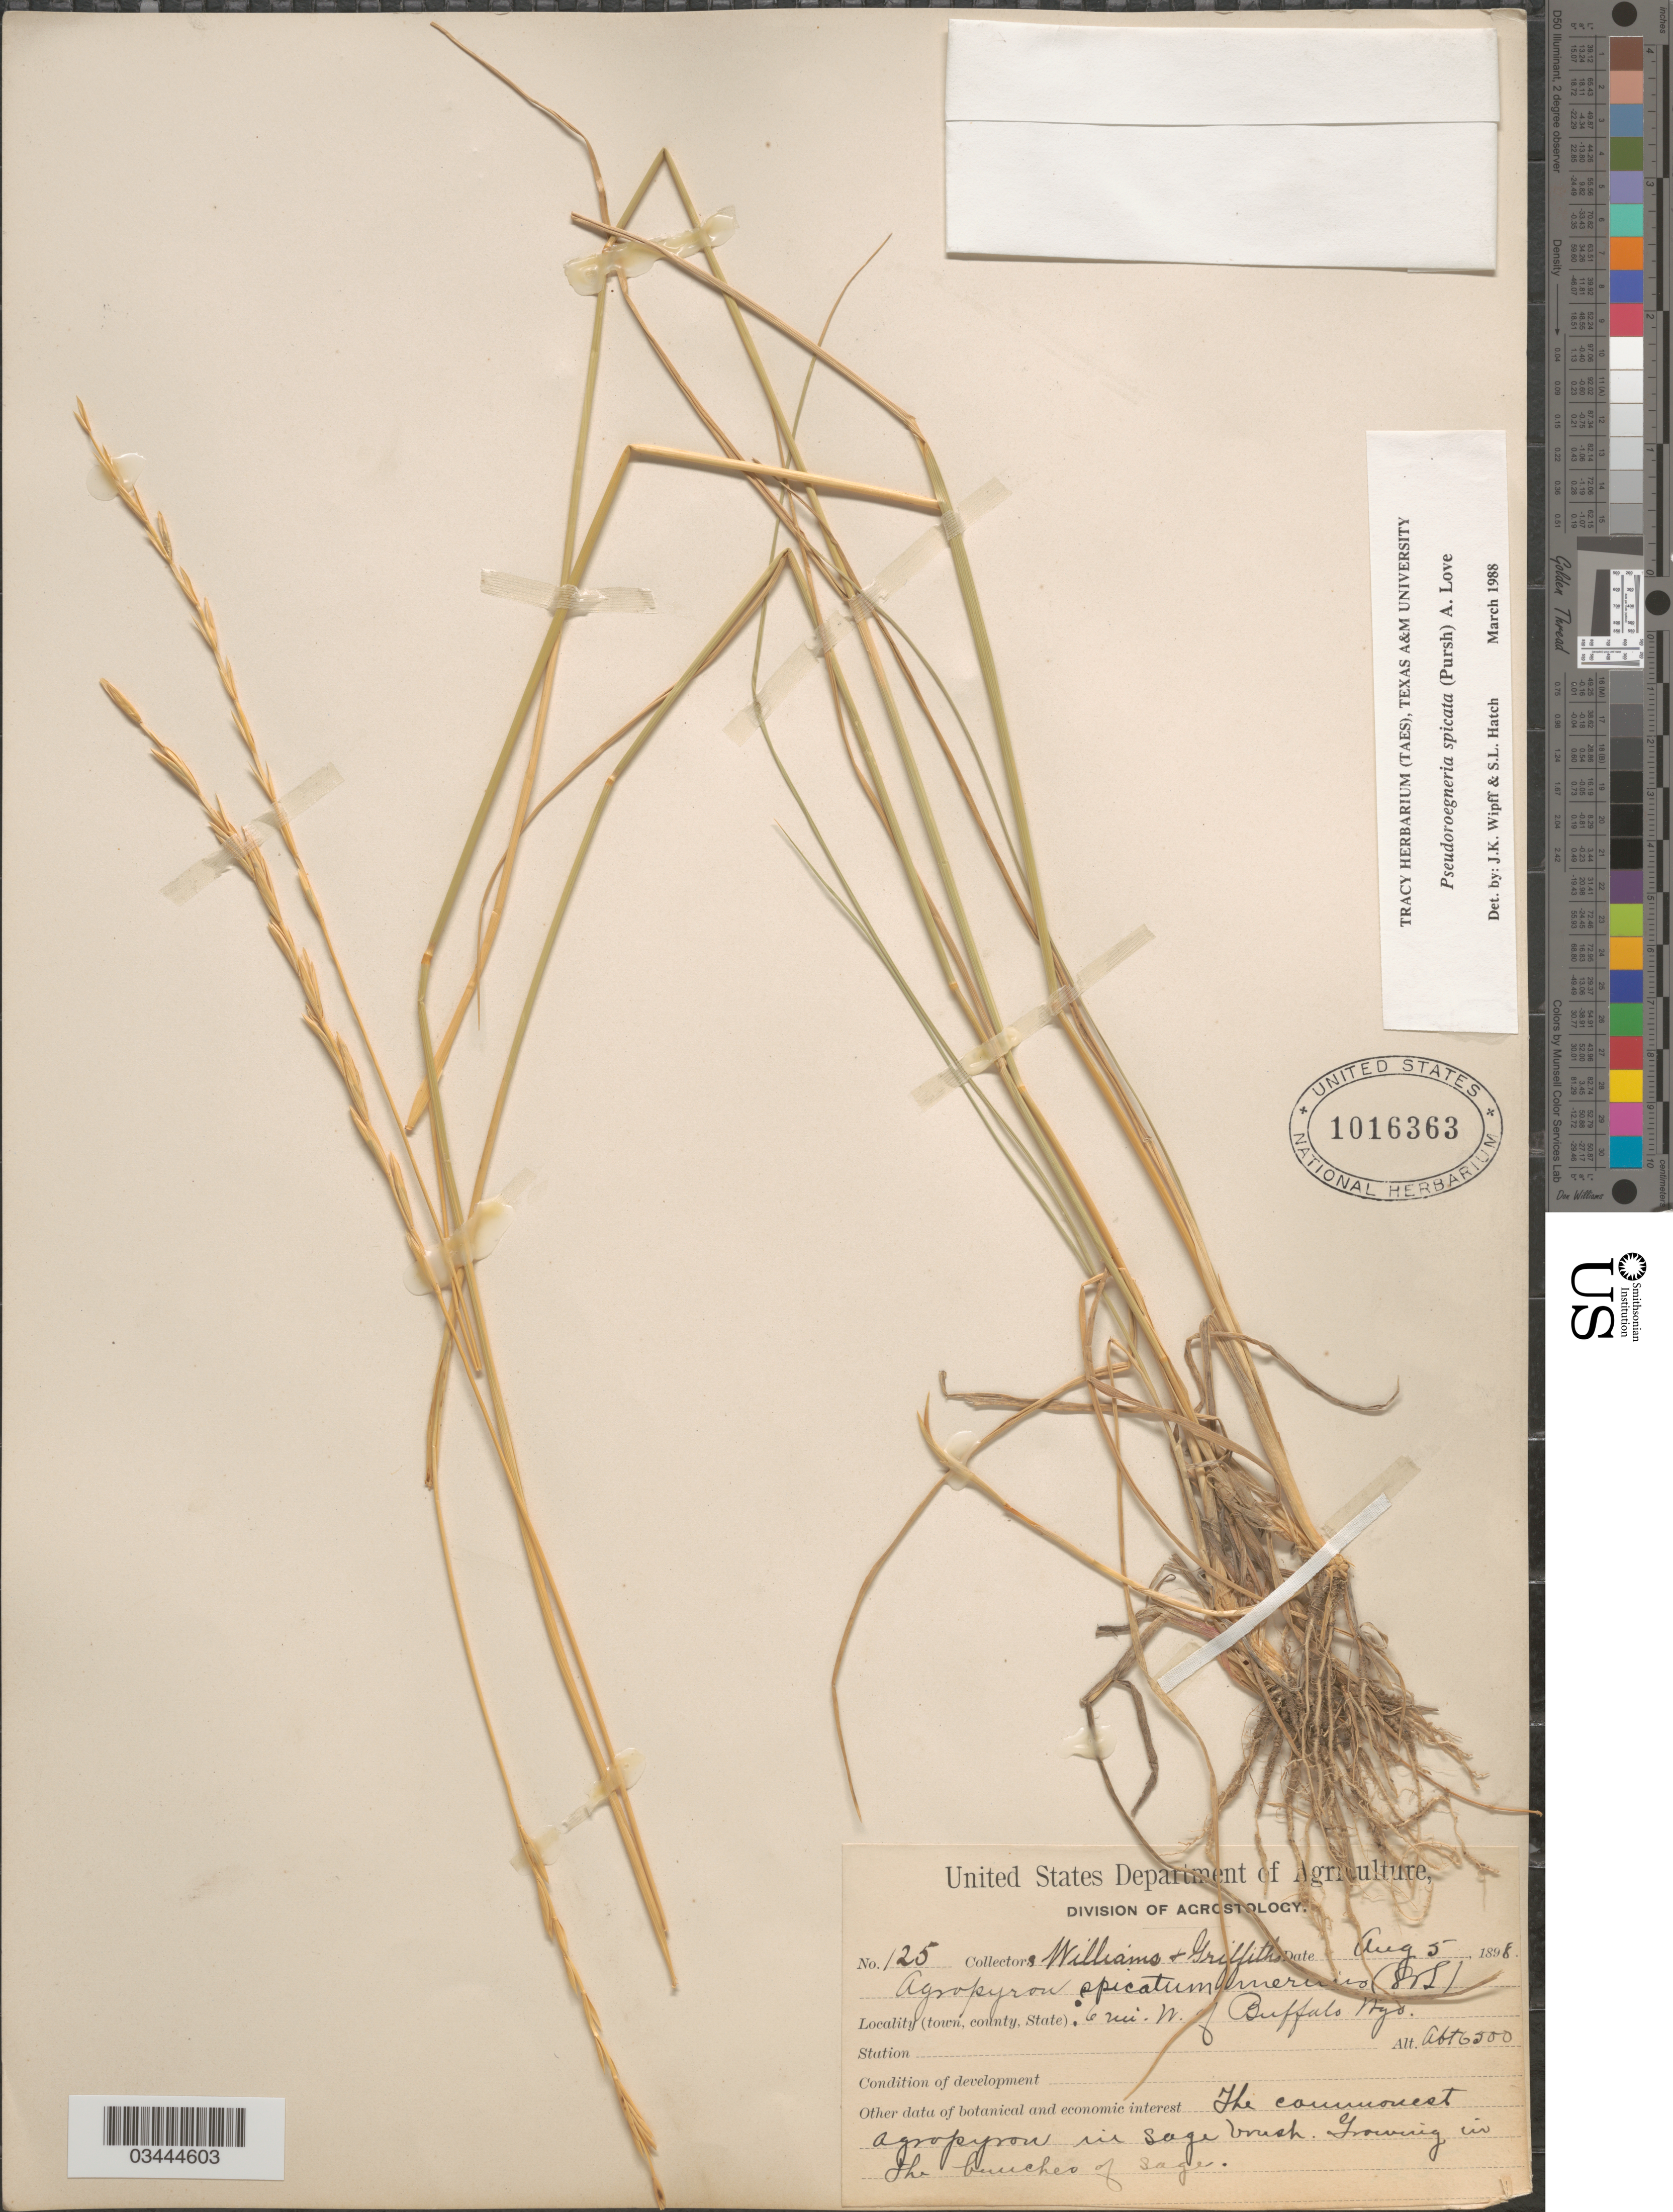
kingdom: Plantae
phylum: Tracheophyta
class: Liliopsida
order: Poales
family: Poaceae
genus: Pseudoroegneria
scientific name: Pseudoroegneria spicata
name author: (Pursh) Á. Löve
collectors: -- Williams & -- Griffiths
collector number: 125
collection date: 1898-08-05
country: United States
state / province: Wyoming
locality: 6 mi. W. of Buffalo.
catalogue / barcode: US 1016363